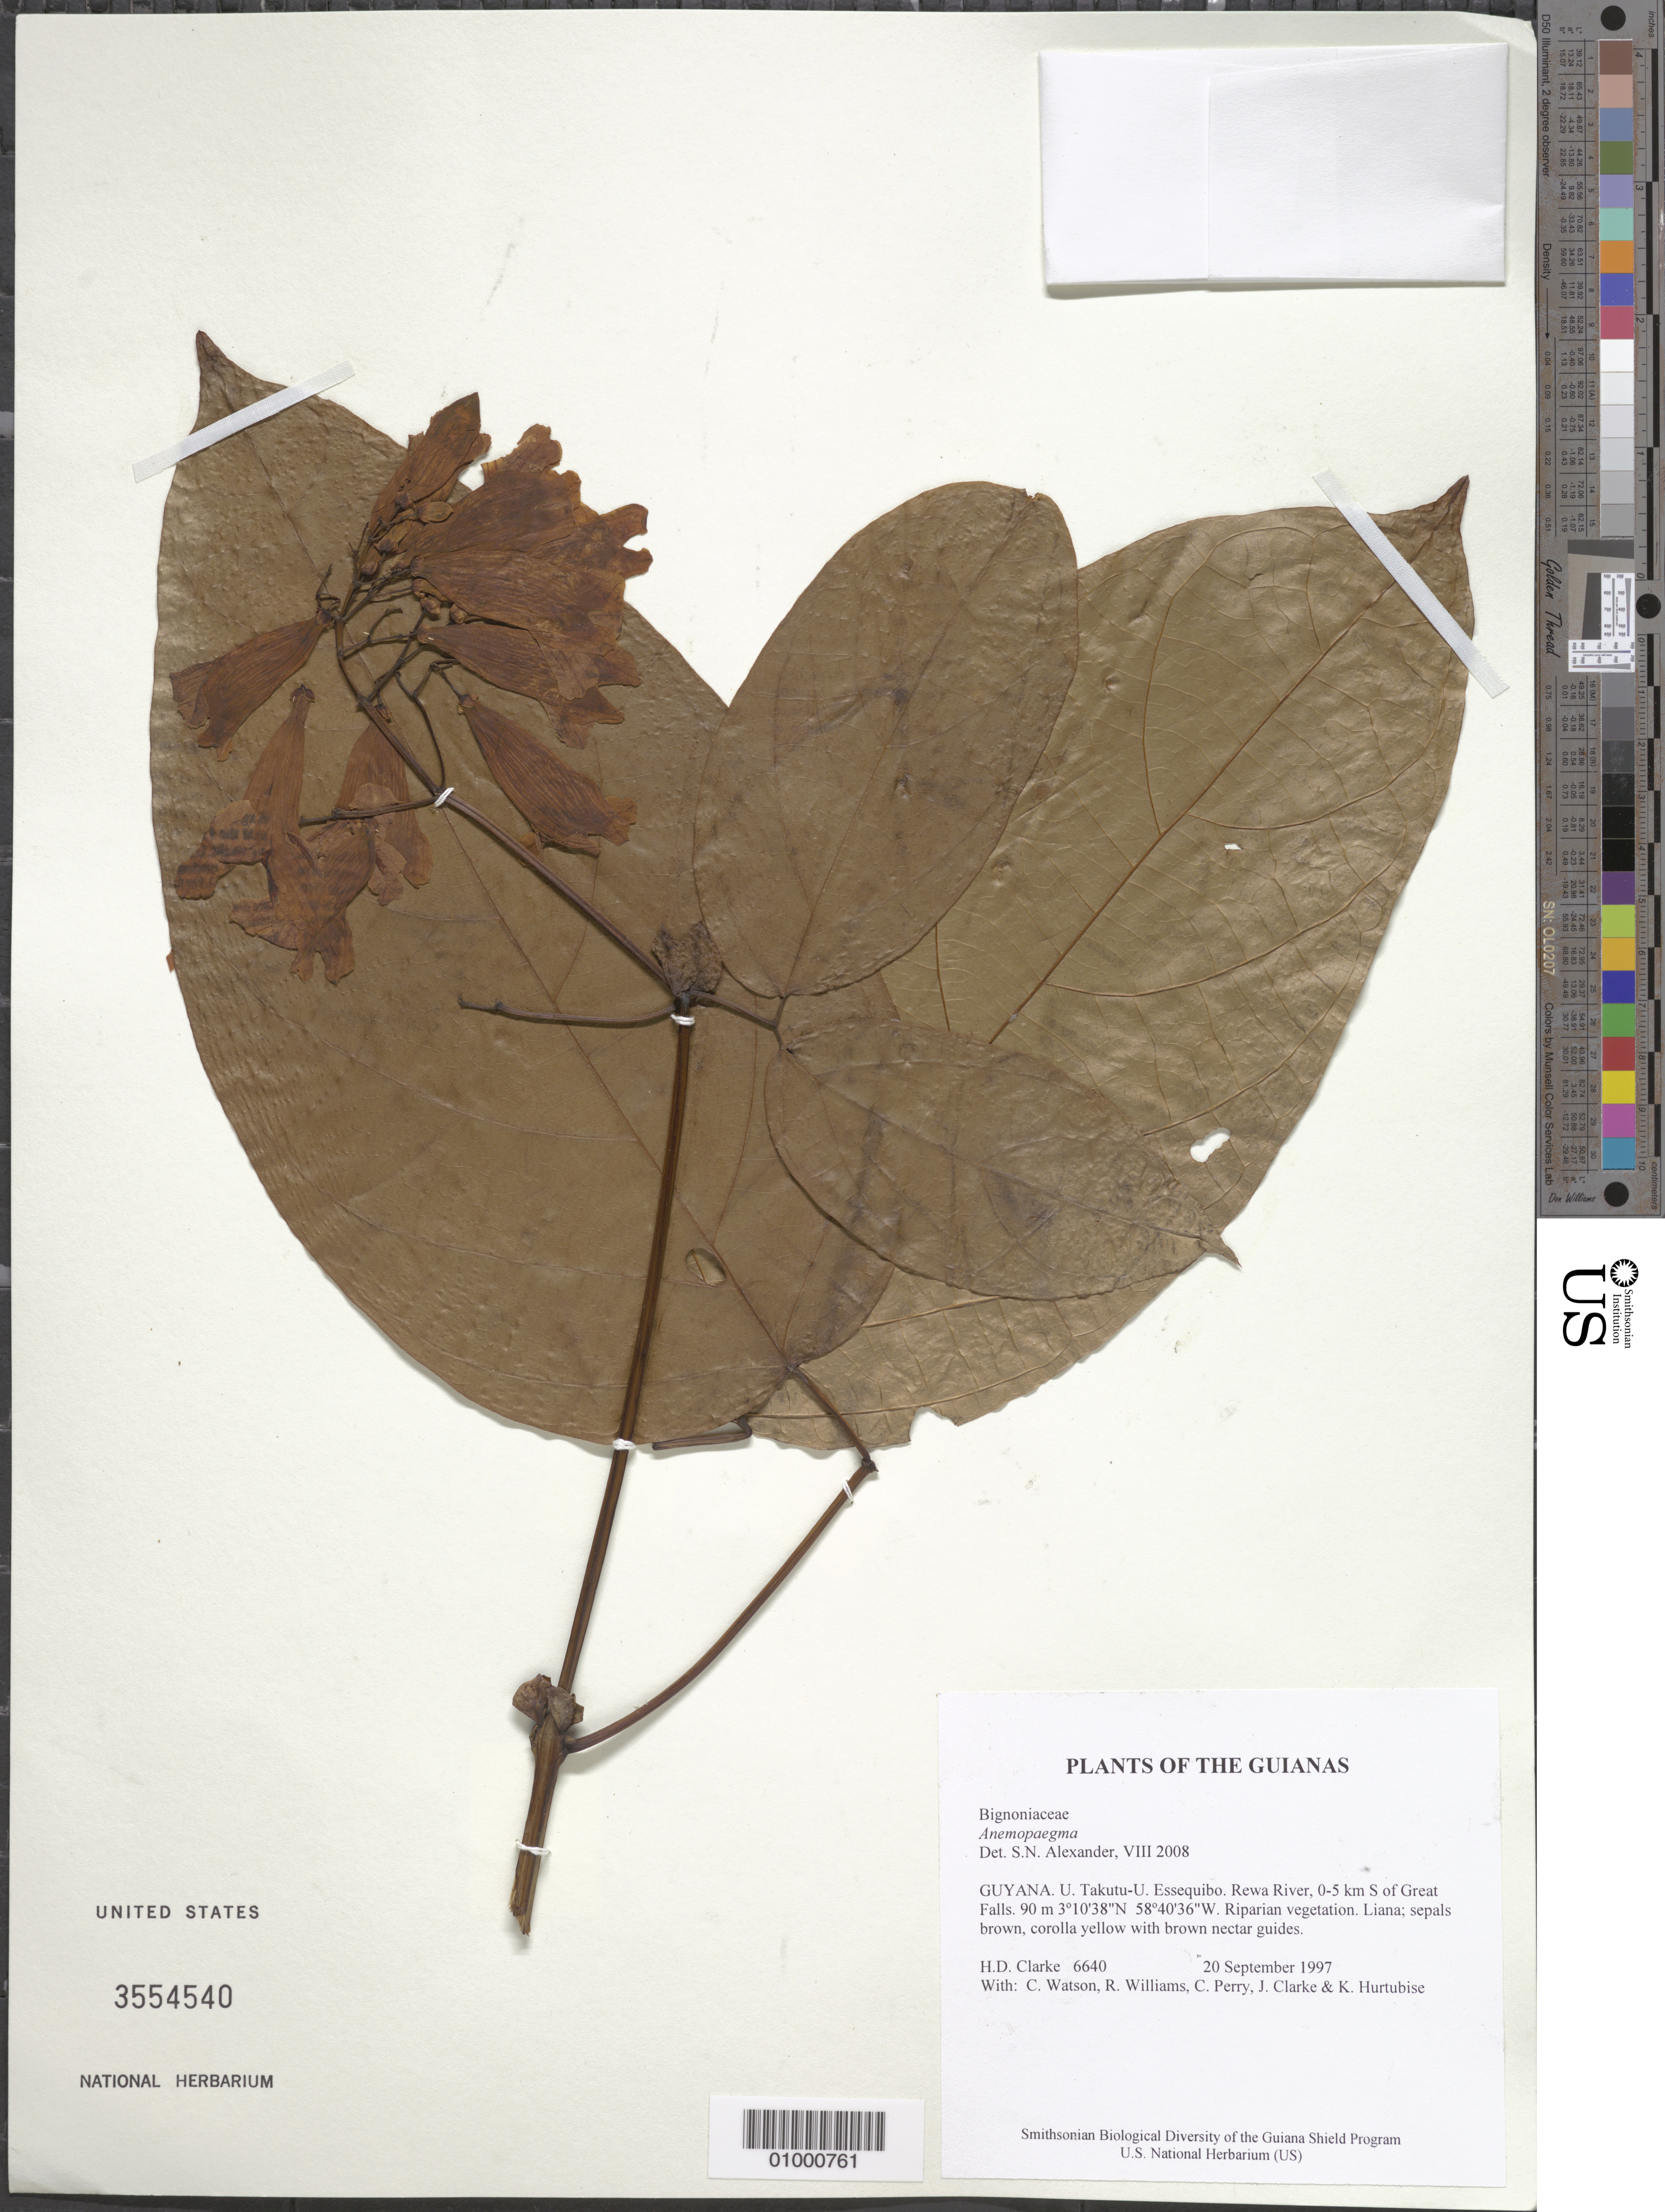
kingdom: Plantae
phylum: Tracheophyta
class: Magnoliopsida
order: Lamiales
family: Bignoniaceae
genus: Anemopaegma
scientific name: Anemopaegma sp.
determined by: Alexander, S. N.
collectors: H. D. Clarke, C. Watson, R. Williams, C. Perry, J. Clarke & K. Hurtubise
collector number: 6640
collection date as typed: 20 September 1997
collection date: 1997-09-20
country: Guyana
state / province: U. Takutu-U. Essequibo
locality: Rewa River, 0-5 km S of Great Falls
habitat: Riparian vegetation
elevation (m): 90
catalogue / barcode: US 3554540